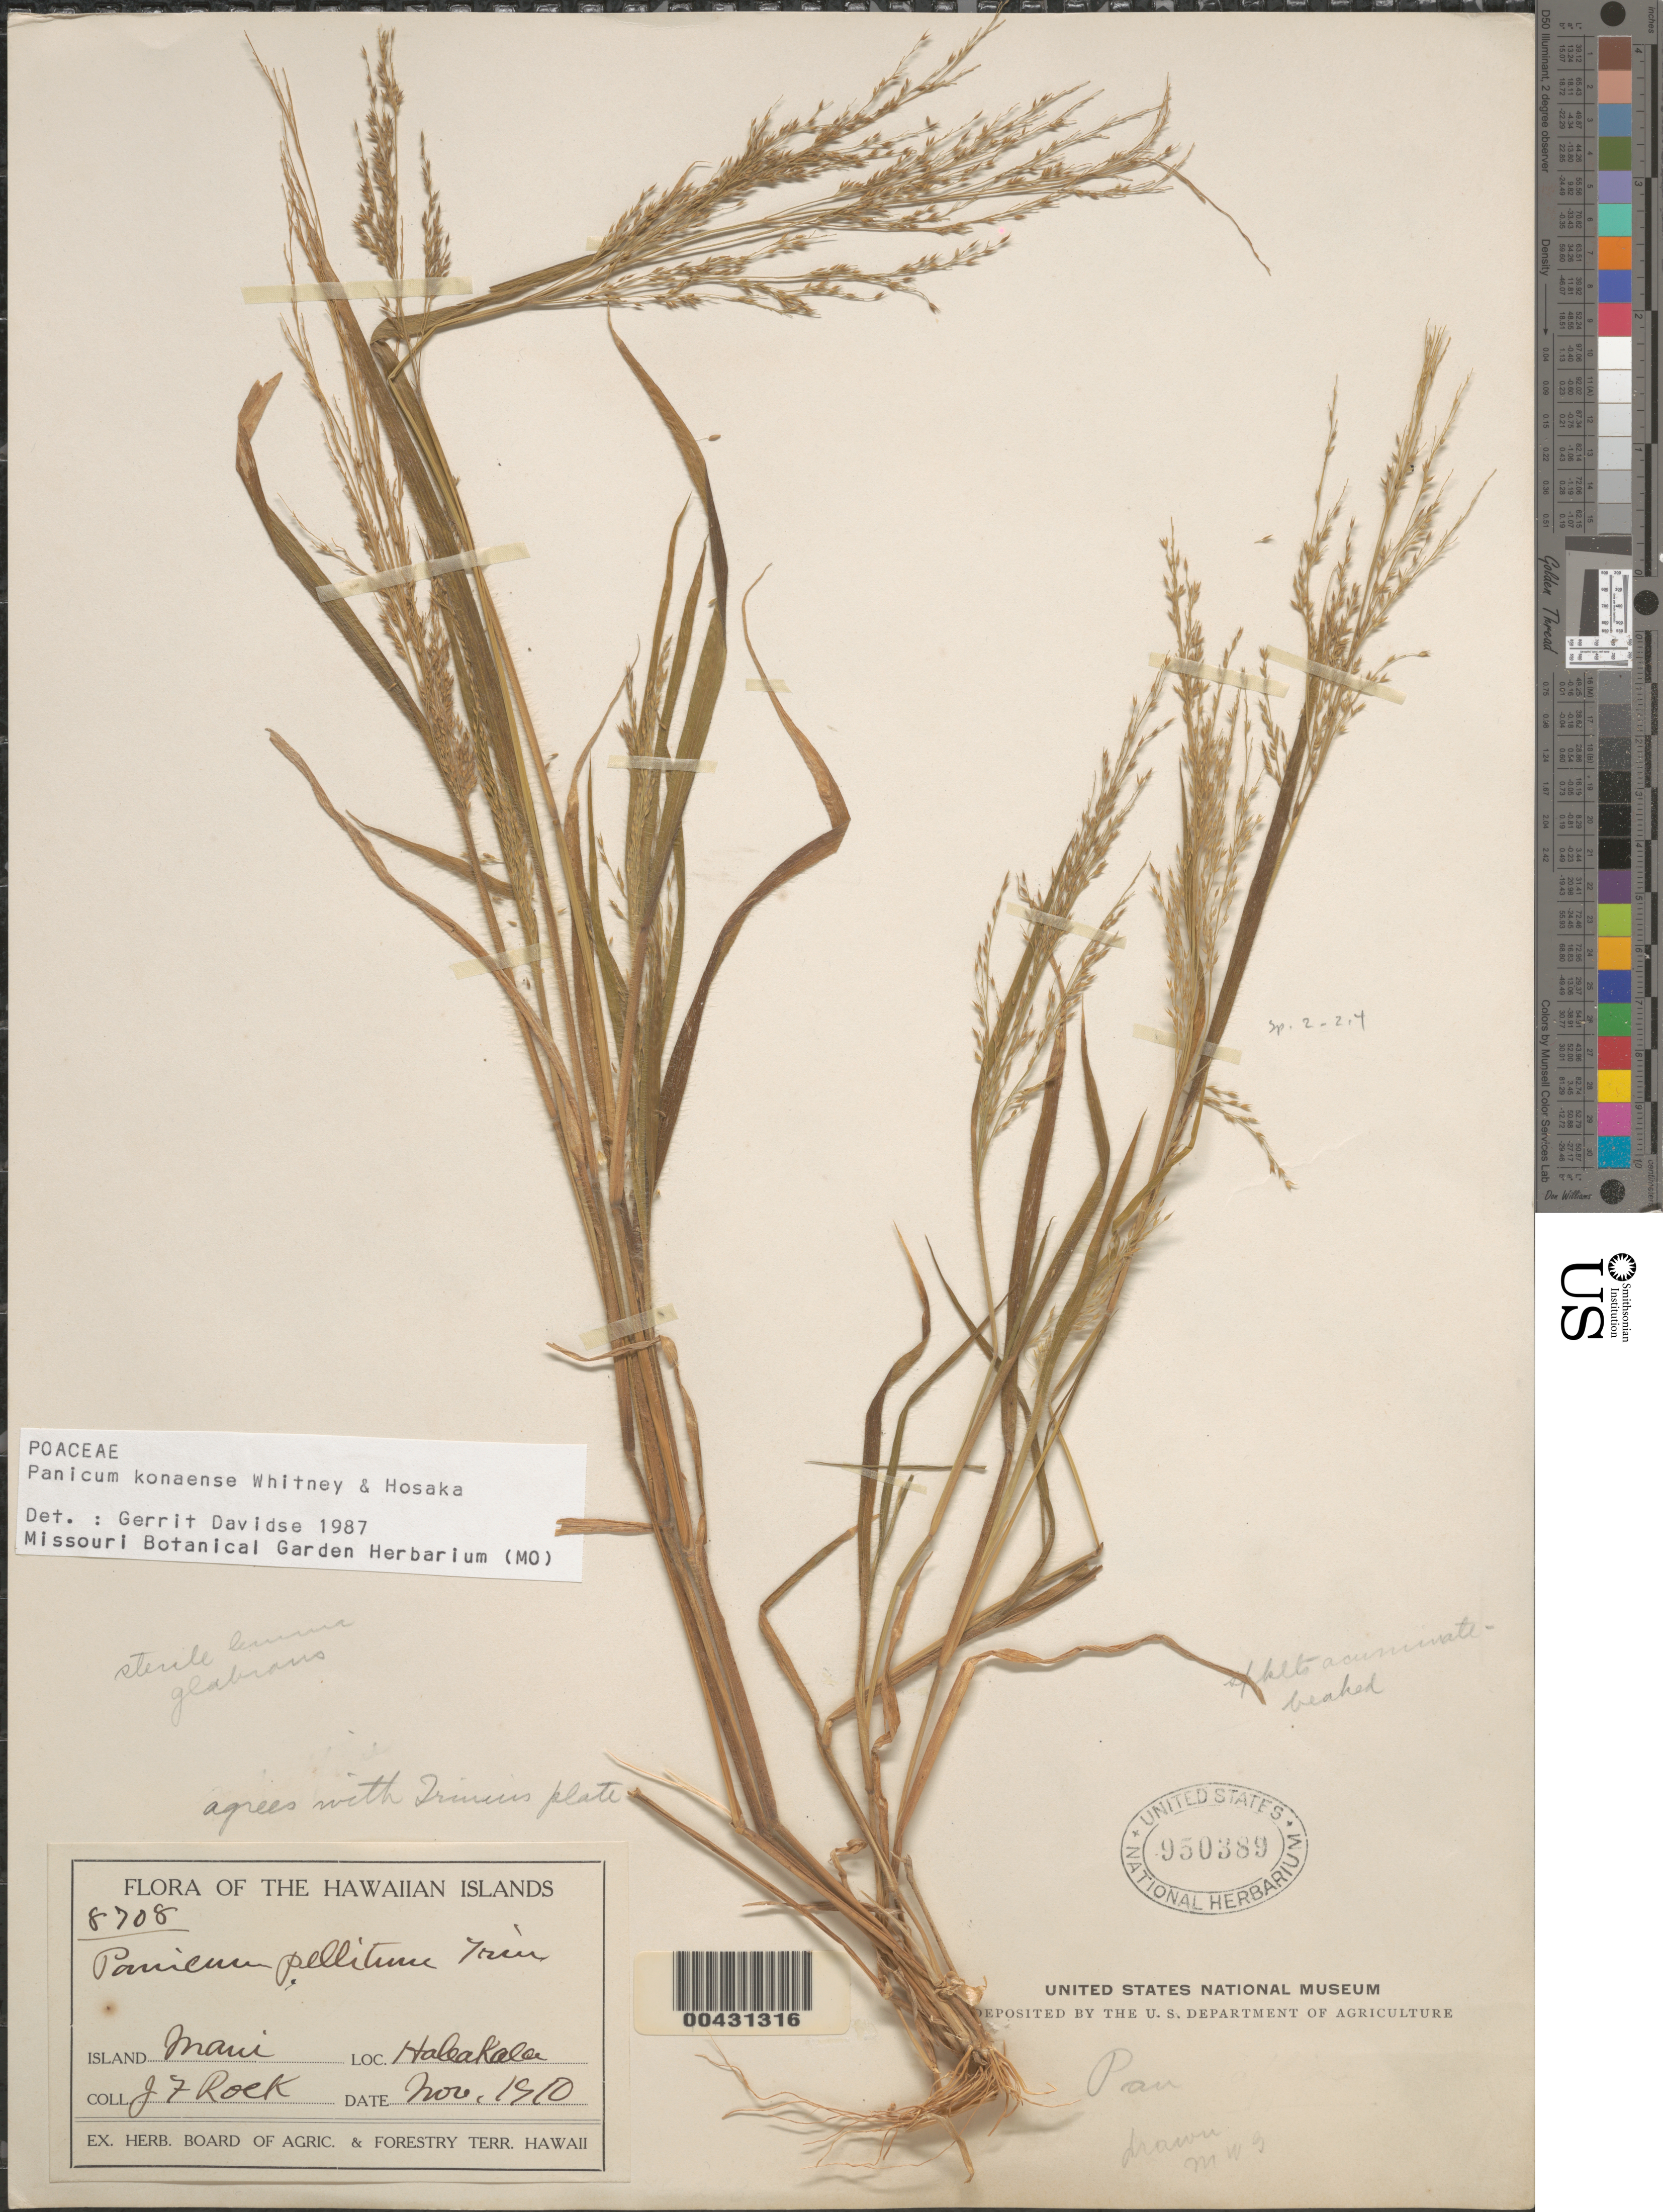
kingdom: Plantae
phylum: Tracheophyta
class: Liliopsida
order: Poales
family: Poaceae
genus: Panicum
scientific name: Panicum konaense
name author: Whitney & Hosaka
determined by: Davidse, Gerrit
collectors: J. F. Rock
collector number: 8708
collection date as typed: Nov 1910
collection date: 1910-11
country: United States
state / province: Hawaii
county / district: Maui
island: Maui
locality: Haleakala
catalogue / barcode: US 950389